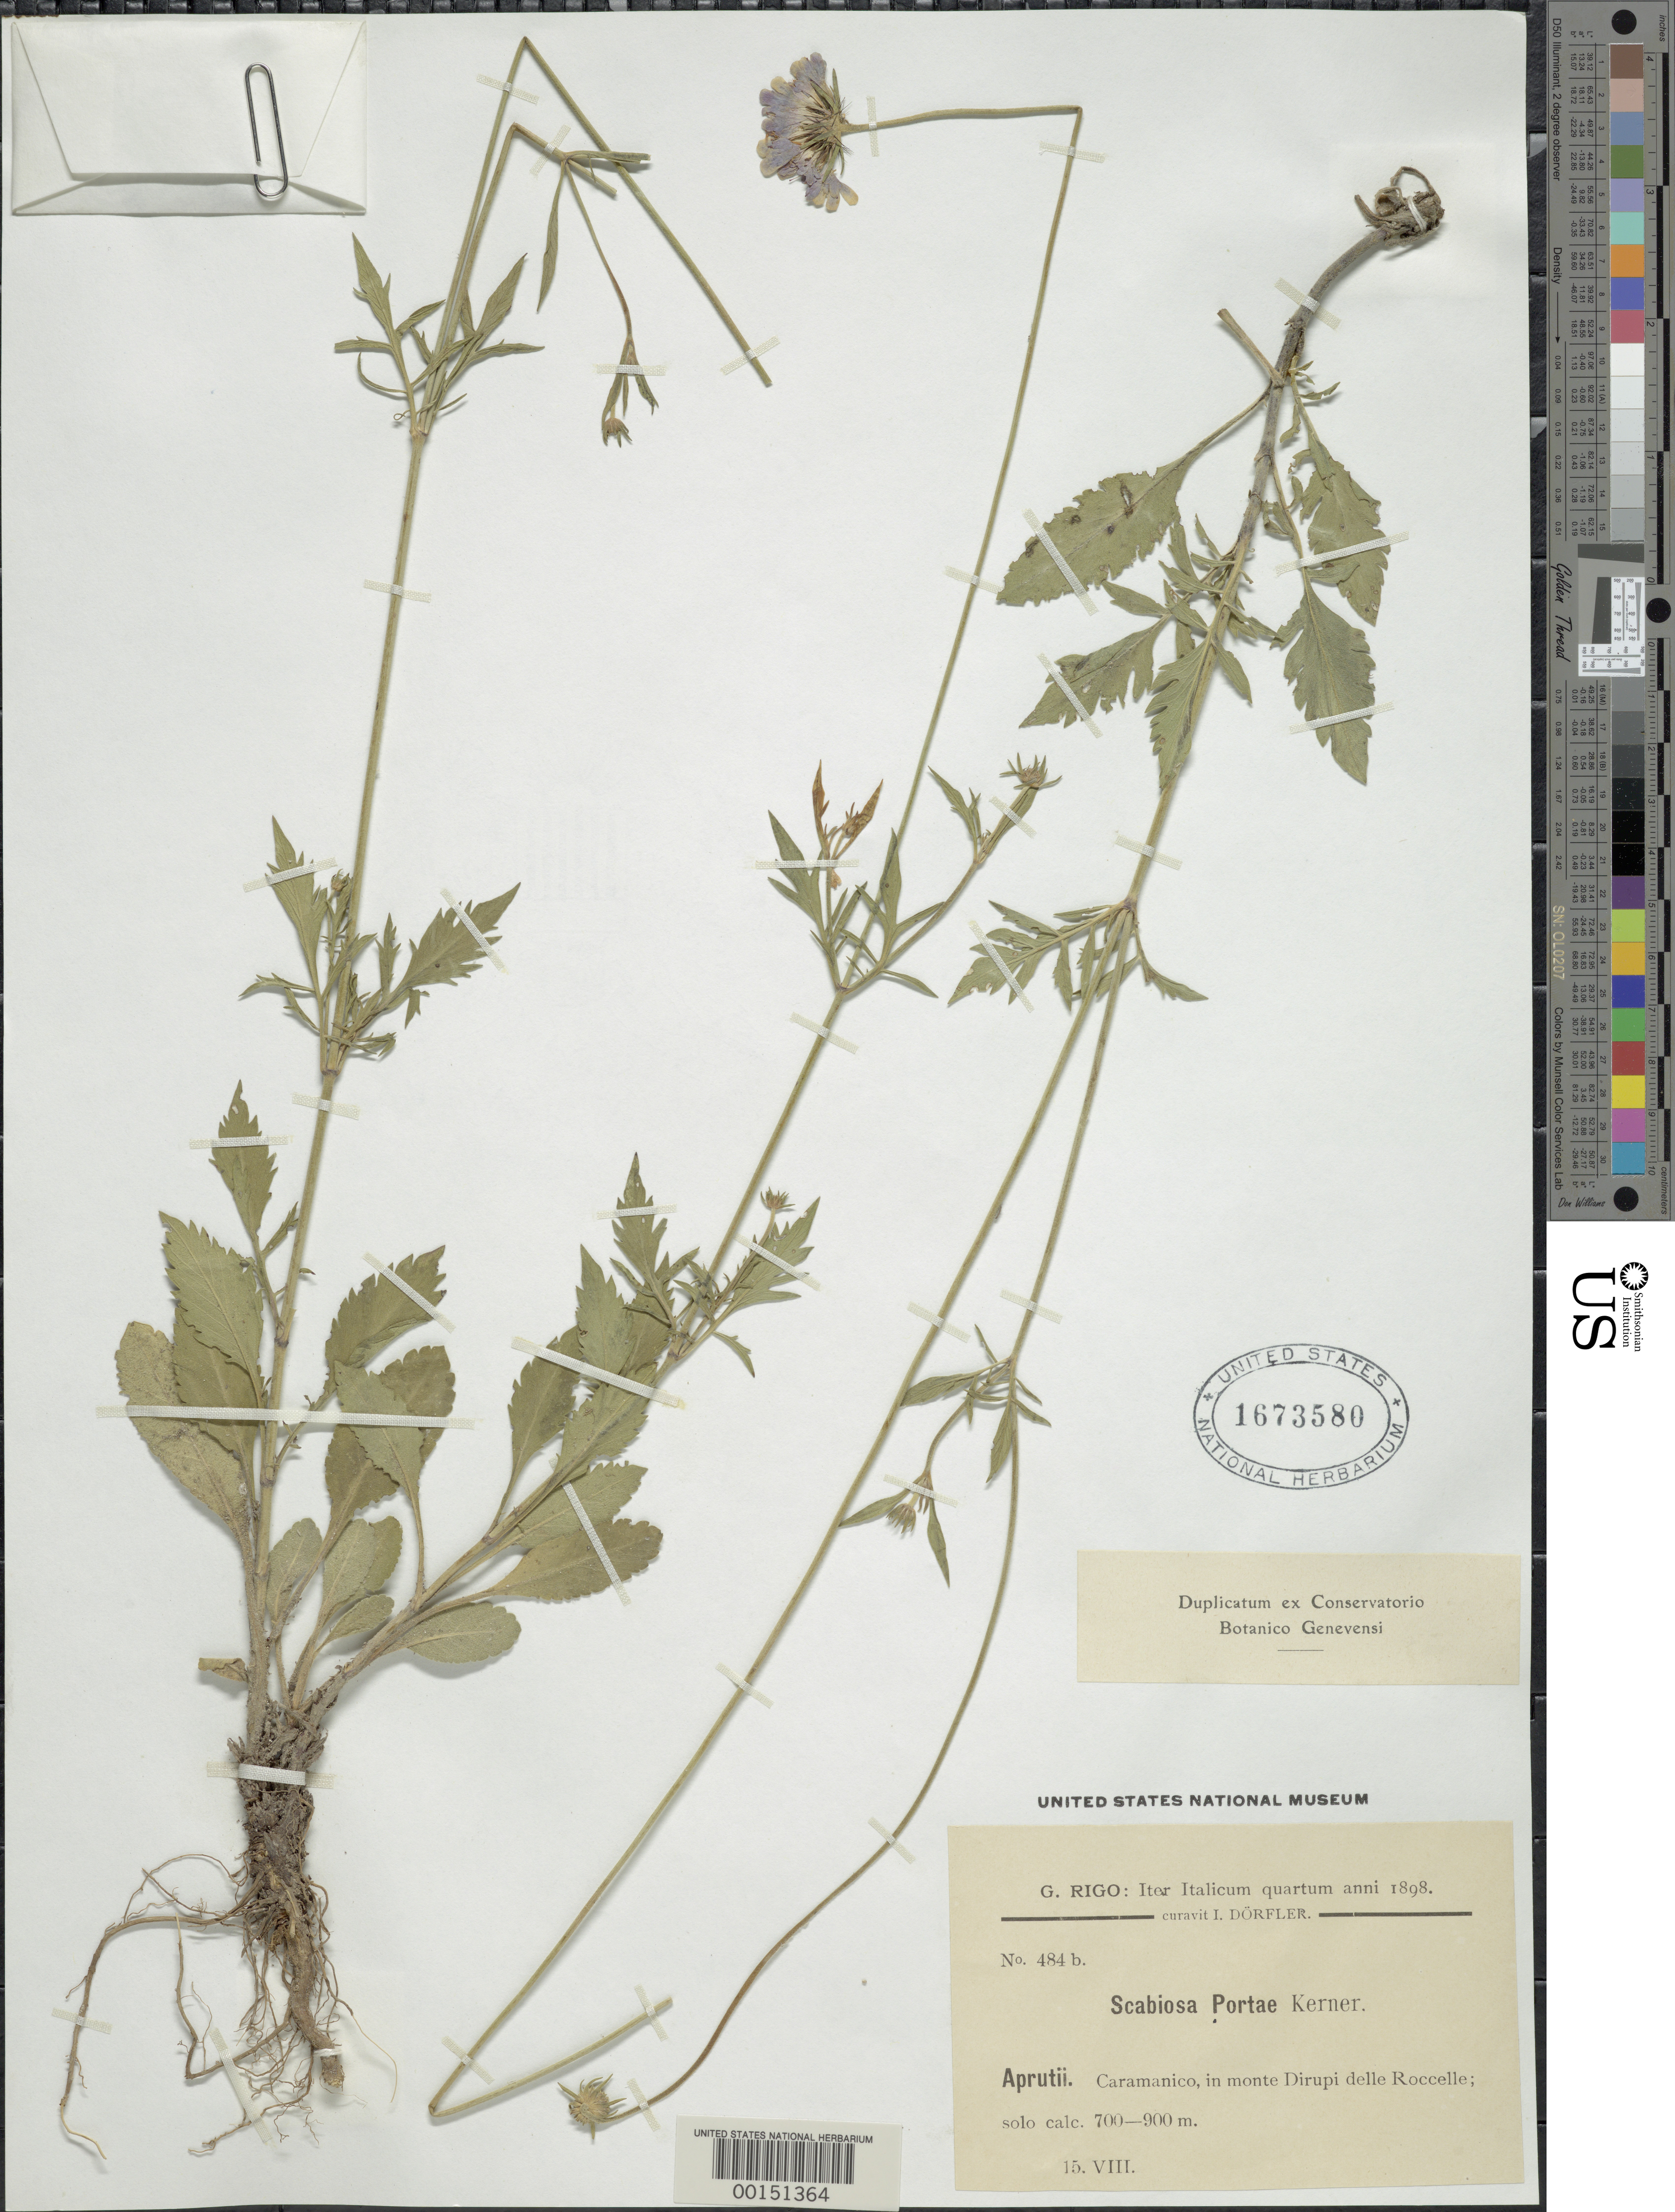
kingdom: Plantae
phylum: Tracheophyta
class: Magnoliopsida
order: Dipsacales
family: Caprifoliaceae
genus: Scabiosa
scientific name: Scabiosa portae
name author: Kerner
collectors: G. Rico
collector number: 484b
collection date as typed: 15 Aug 1898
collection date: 1898-08-15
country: Italy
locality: Caramanico, in monte Dirupi delle Roccelle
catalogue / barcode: US 1673580